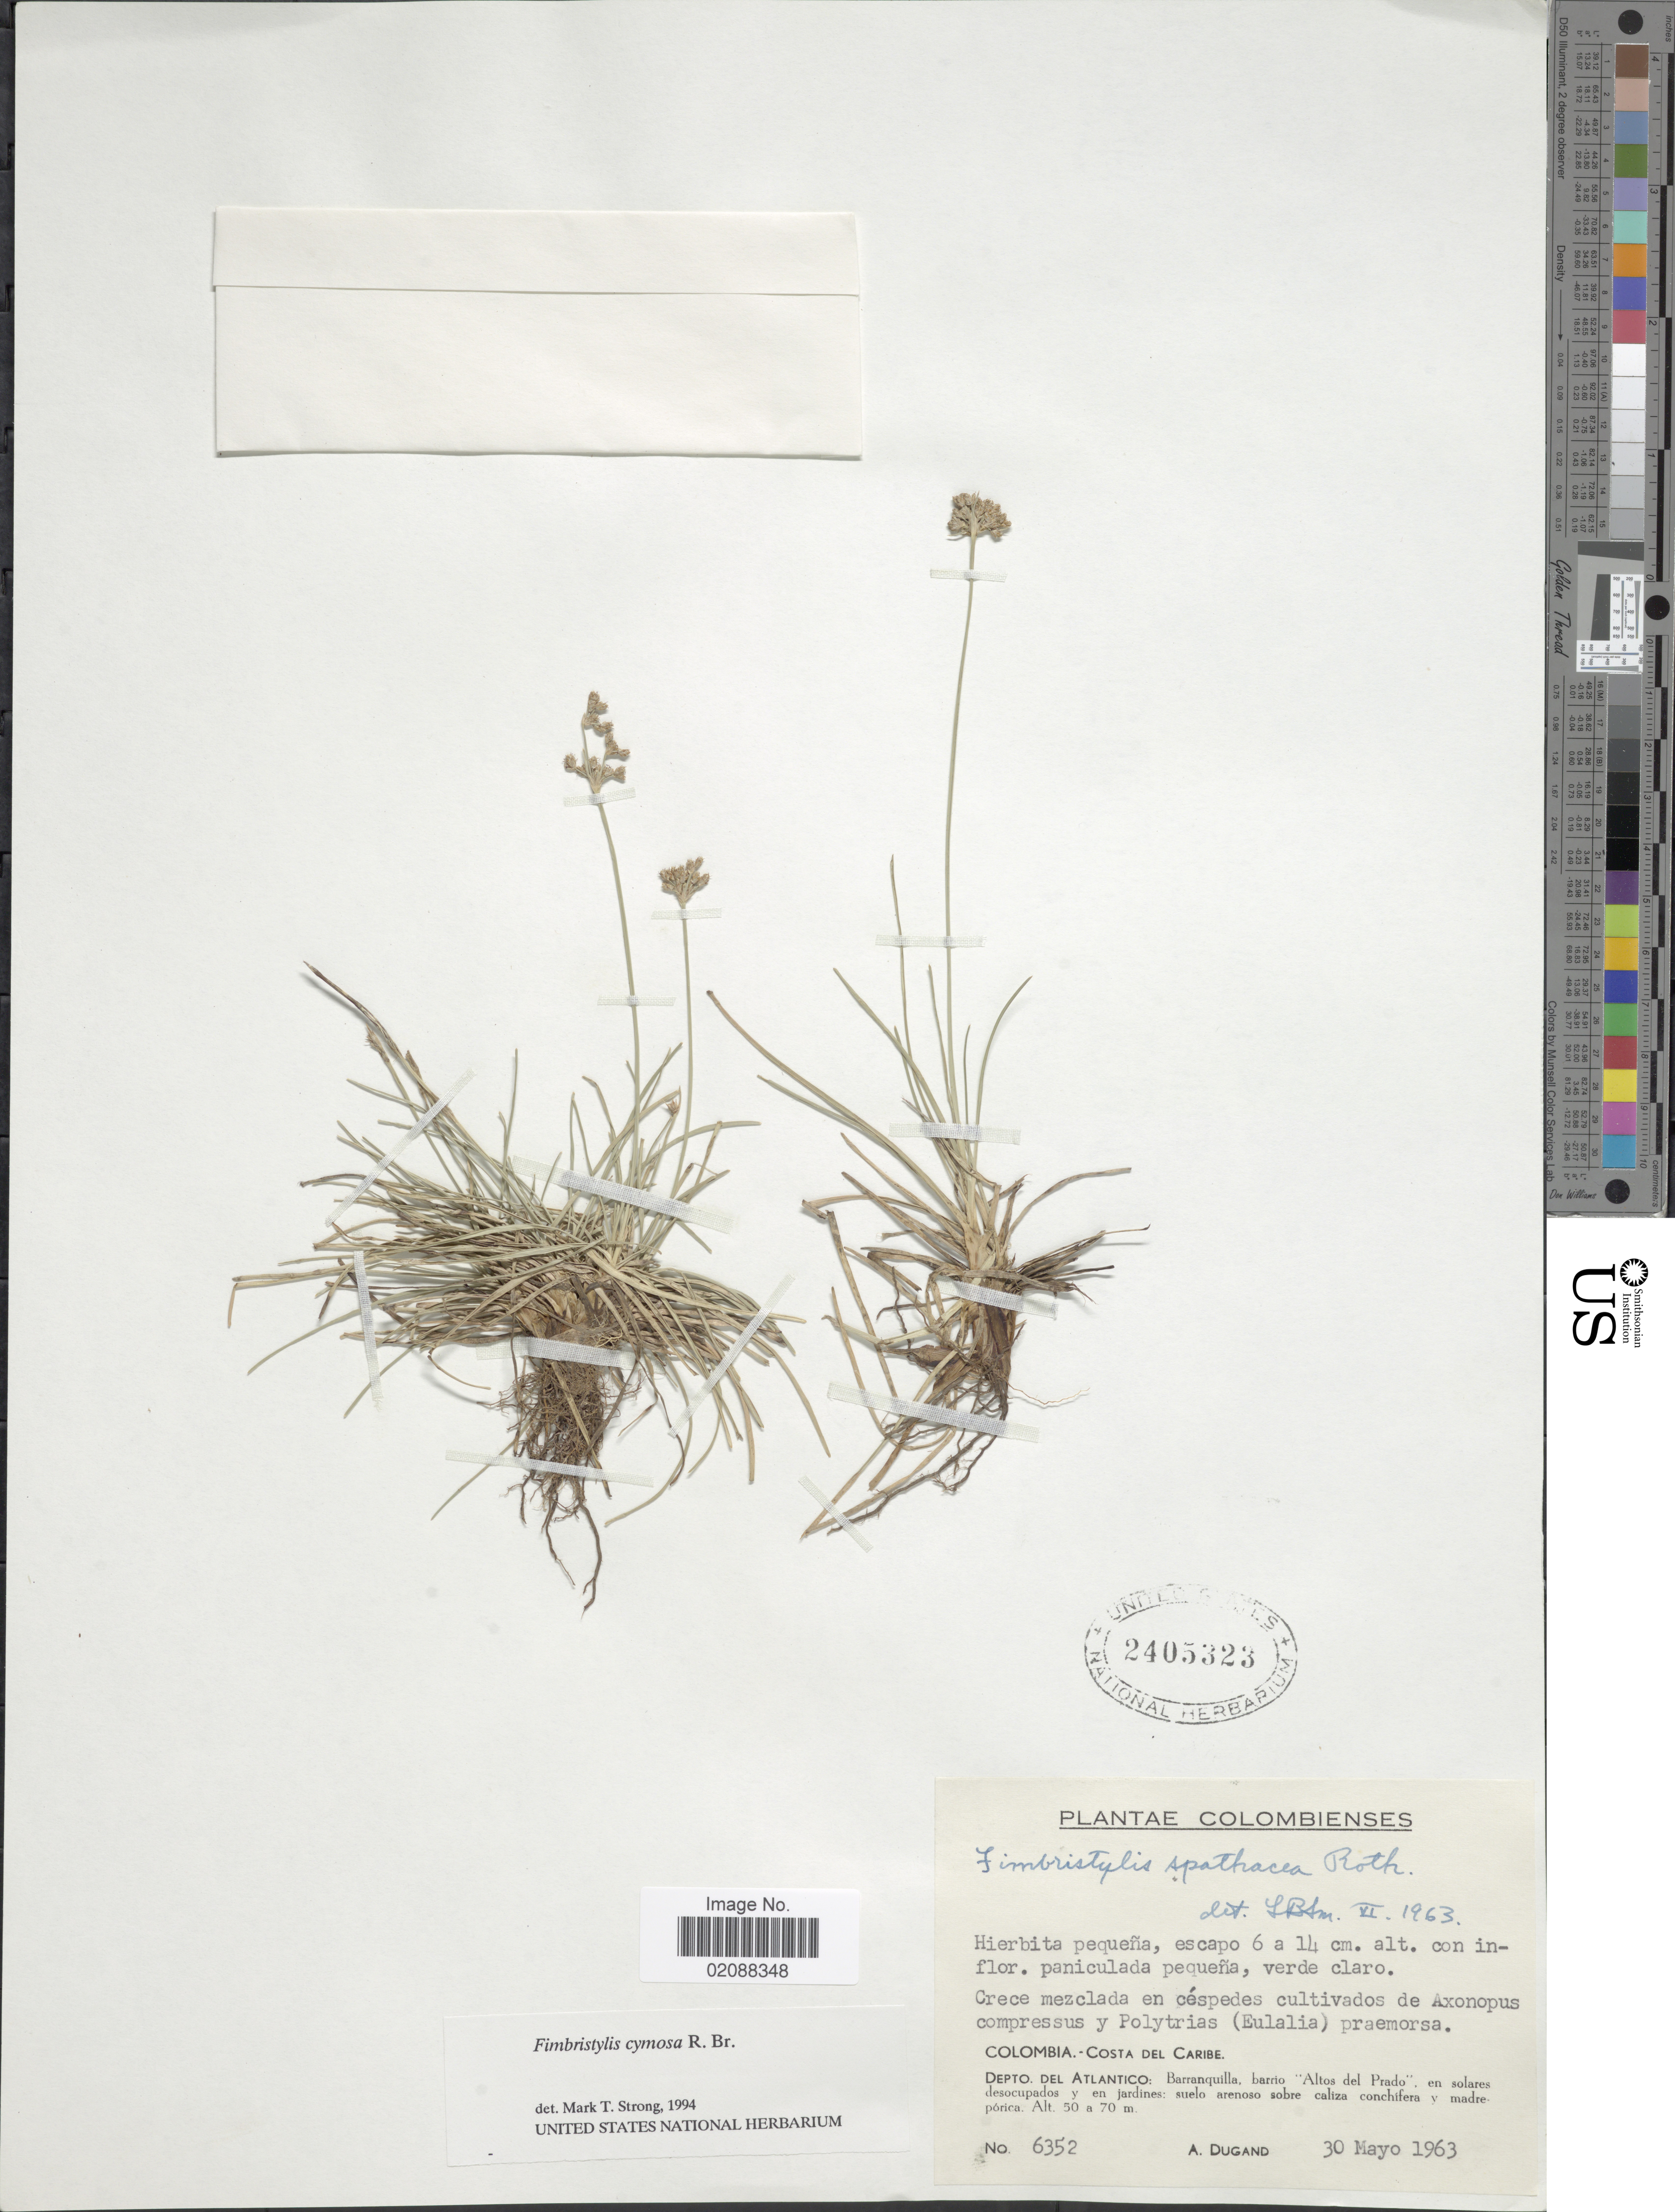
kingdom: Plantae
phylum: Tracheophyta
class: Liliopsida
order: Poales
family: Cyperaceae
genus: Fimbristylis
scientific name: Fimbristylis cymosa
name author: R. Br.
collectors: A. Dugand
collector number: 6352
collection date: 1963-05-30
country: Colombia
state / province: Atlántico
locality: Costa del Caribe, Barranquilla, barrio Altos del Prado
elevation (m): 50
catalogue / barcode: US 2405323